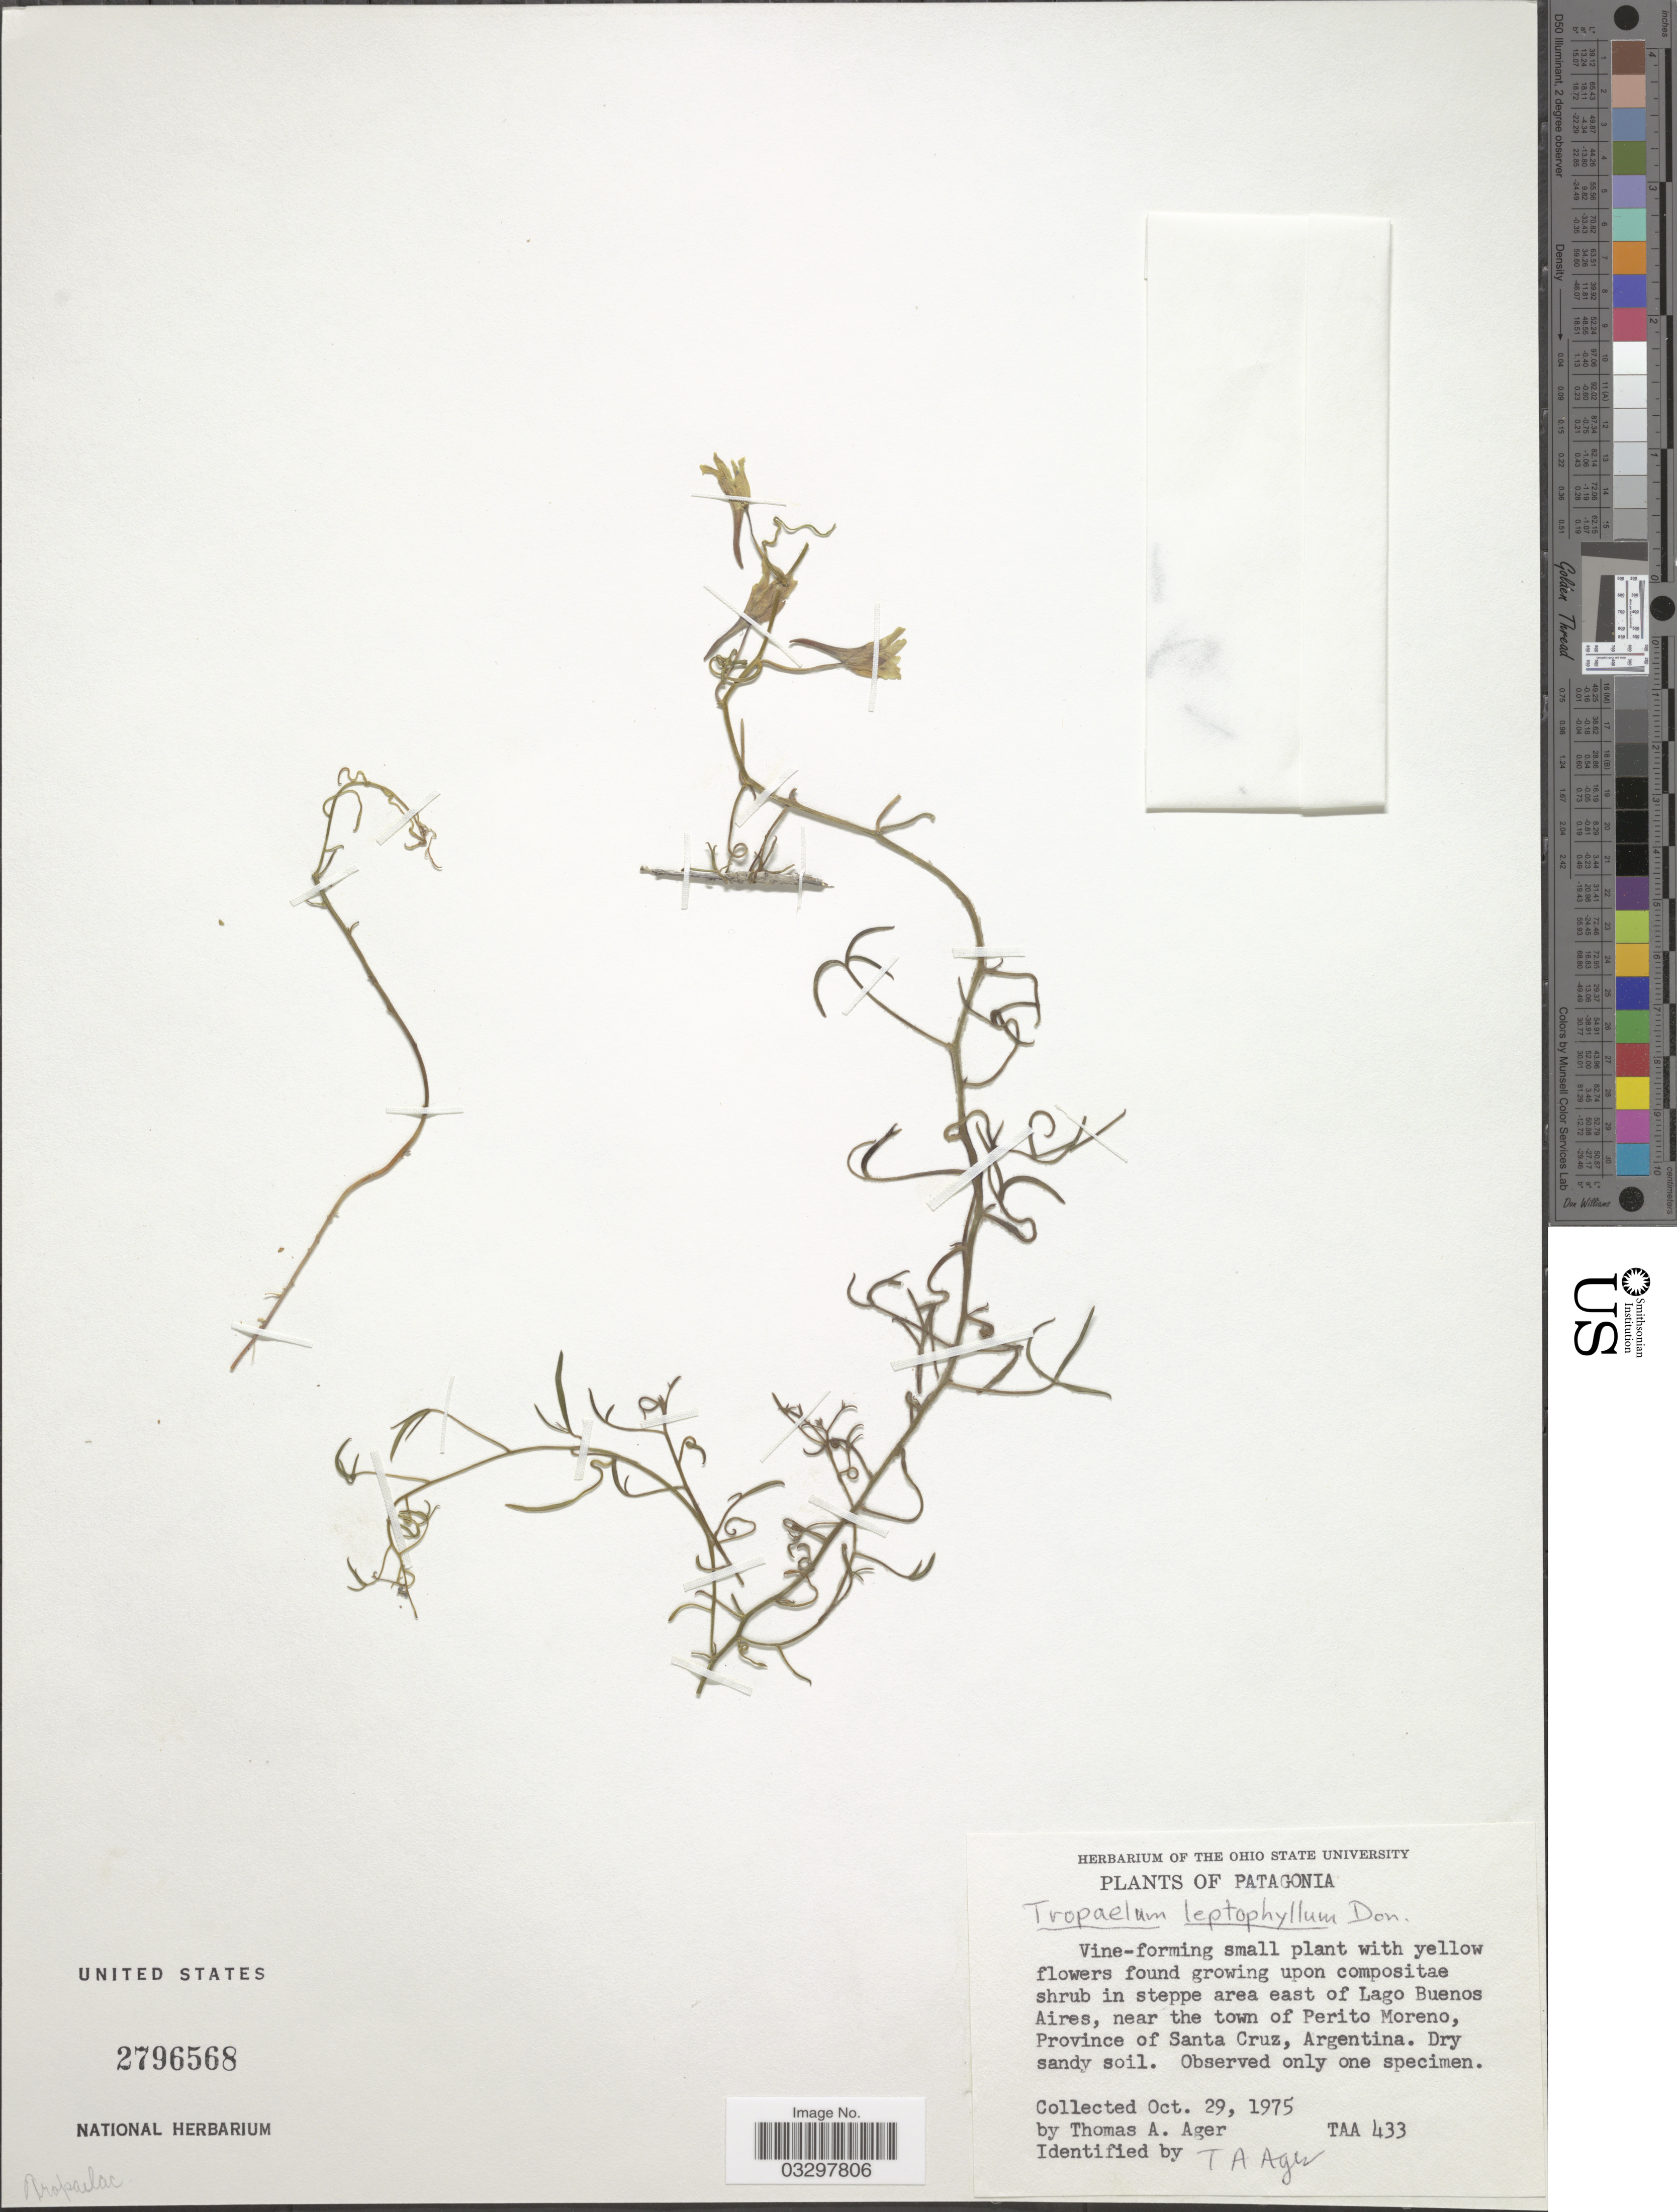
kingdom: Plantae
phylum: Tracheophyta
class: Magnoliopsida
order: Brassicales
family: Tropaeolaceae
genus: Tropaeolum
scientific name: Tropaeolum leptophyllum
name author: G. Don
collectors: T. A. Ager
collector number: TAA433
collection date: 1975-10-29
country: Argentina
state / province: Santa Cruz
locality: Patagonia, shrub in steppe area east of Lago Buenos Aires, near the town of Perito Moreno, Province of Santa Cruz.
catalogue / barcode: US 2796568